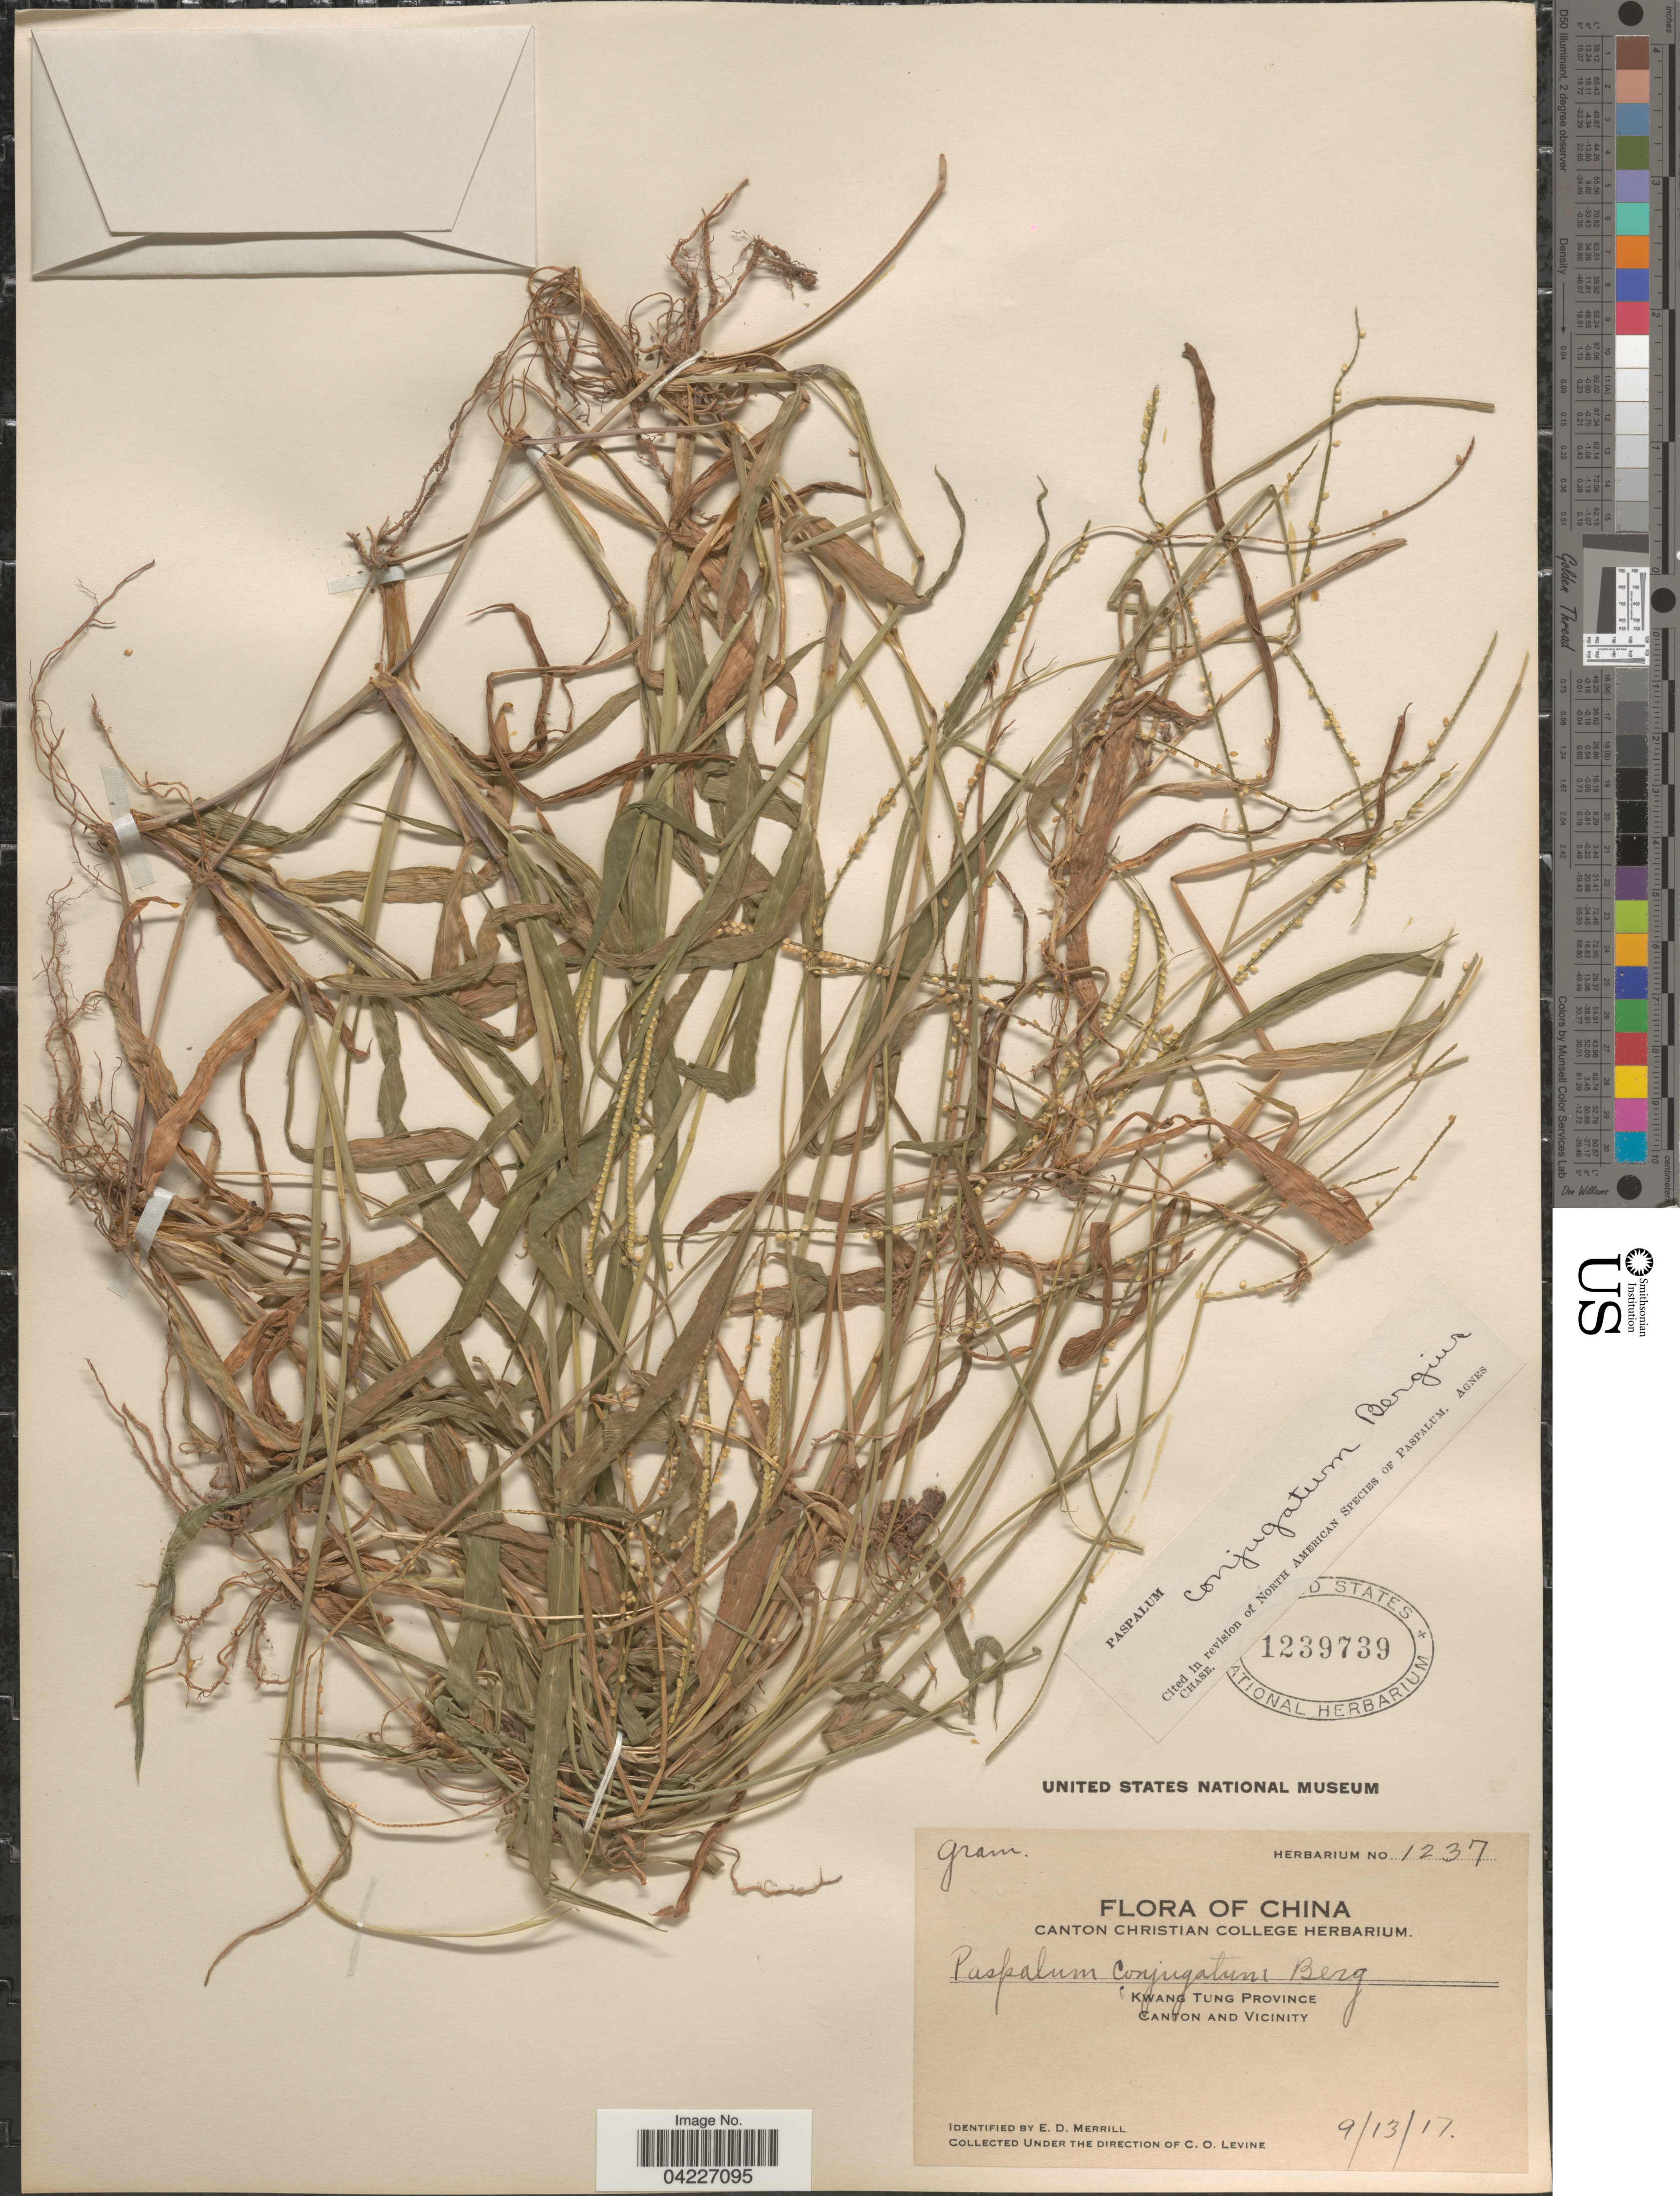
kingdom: Plantae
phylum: Tracheophyta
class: Liliopsida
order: Poales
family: Poaceae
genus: Paspalum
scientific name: Paspalum conjugatum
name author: P.J. Bergius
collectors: C. O. Levine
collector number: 1237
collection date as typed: Transcribed d/m/y: 13/9/17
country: China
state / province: Guangdong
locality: Kwang Tung Province. Canton and vicinity.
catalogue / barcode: US 1239739